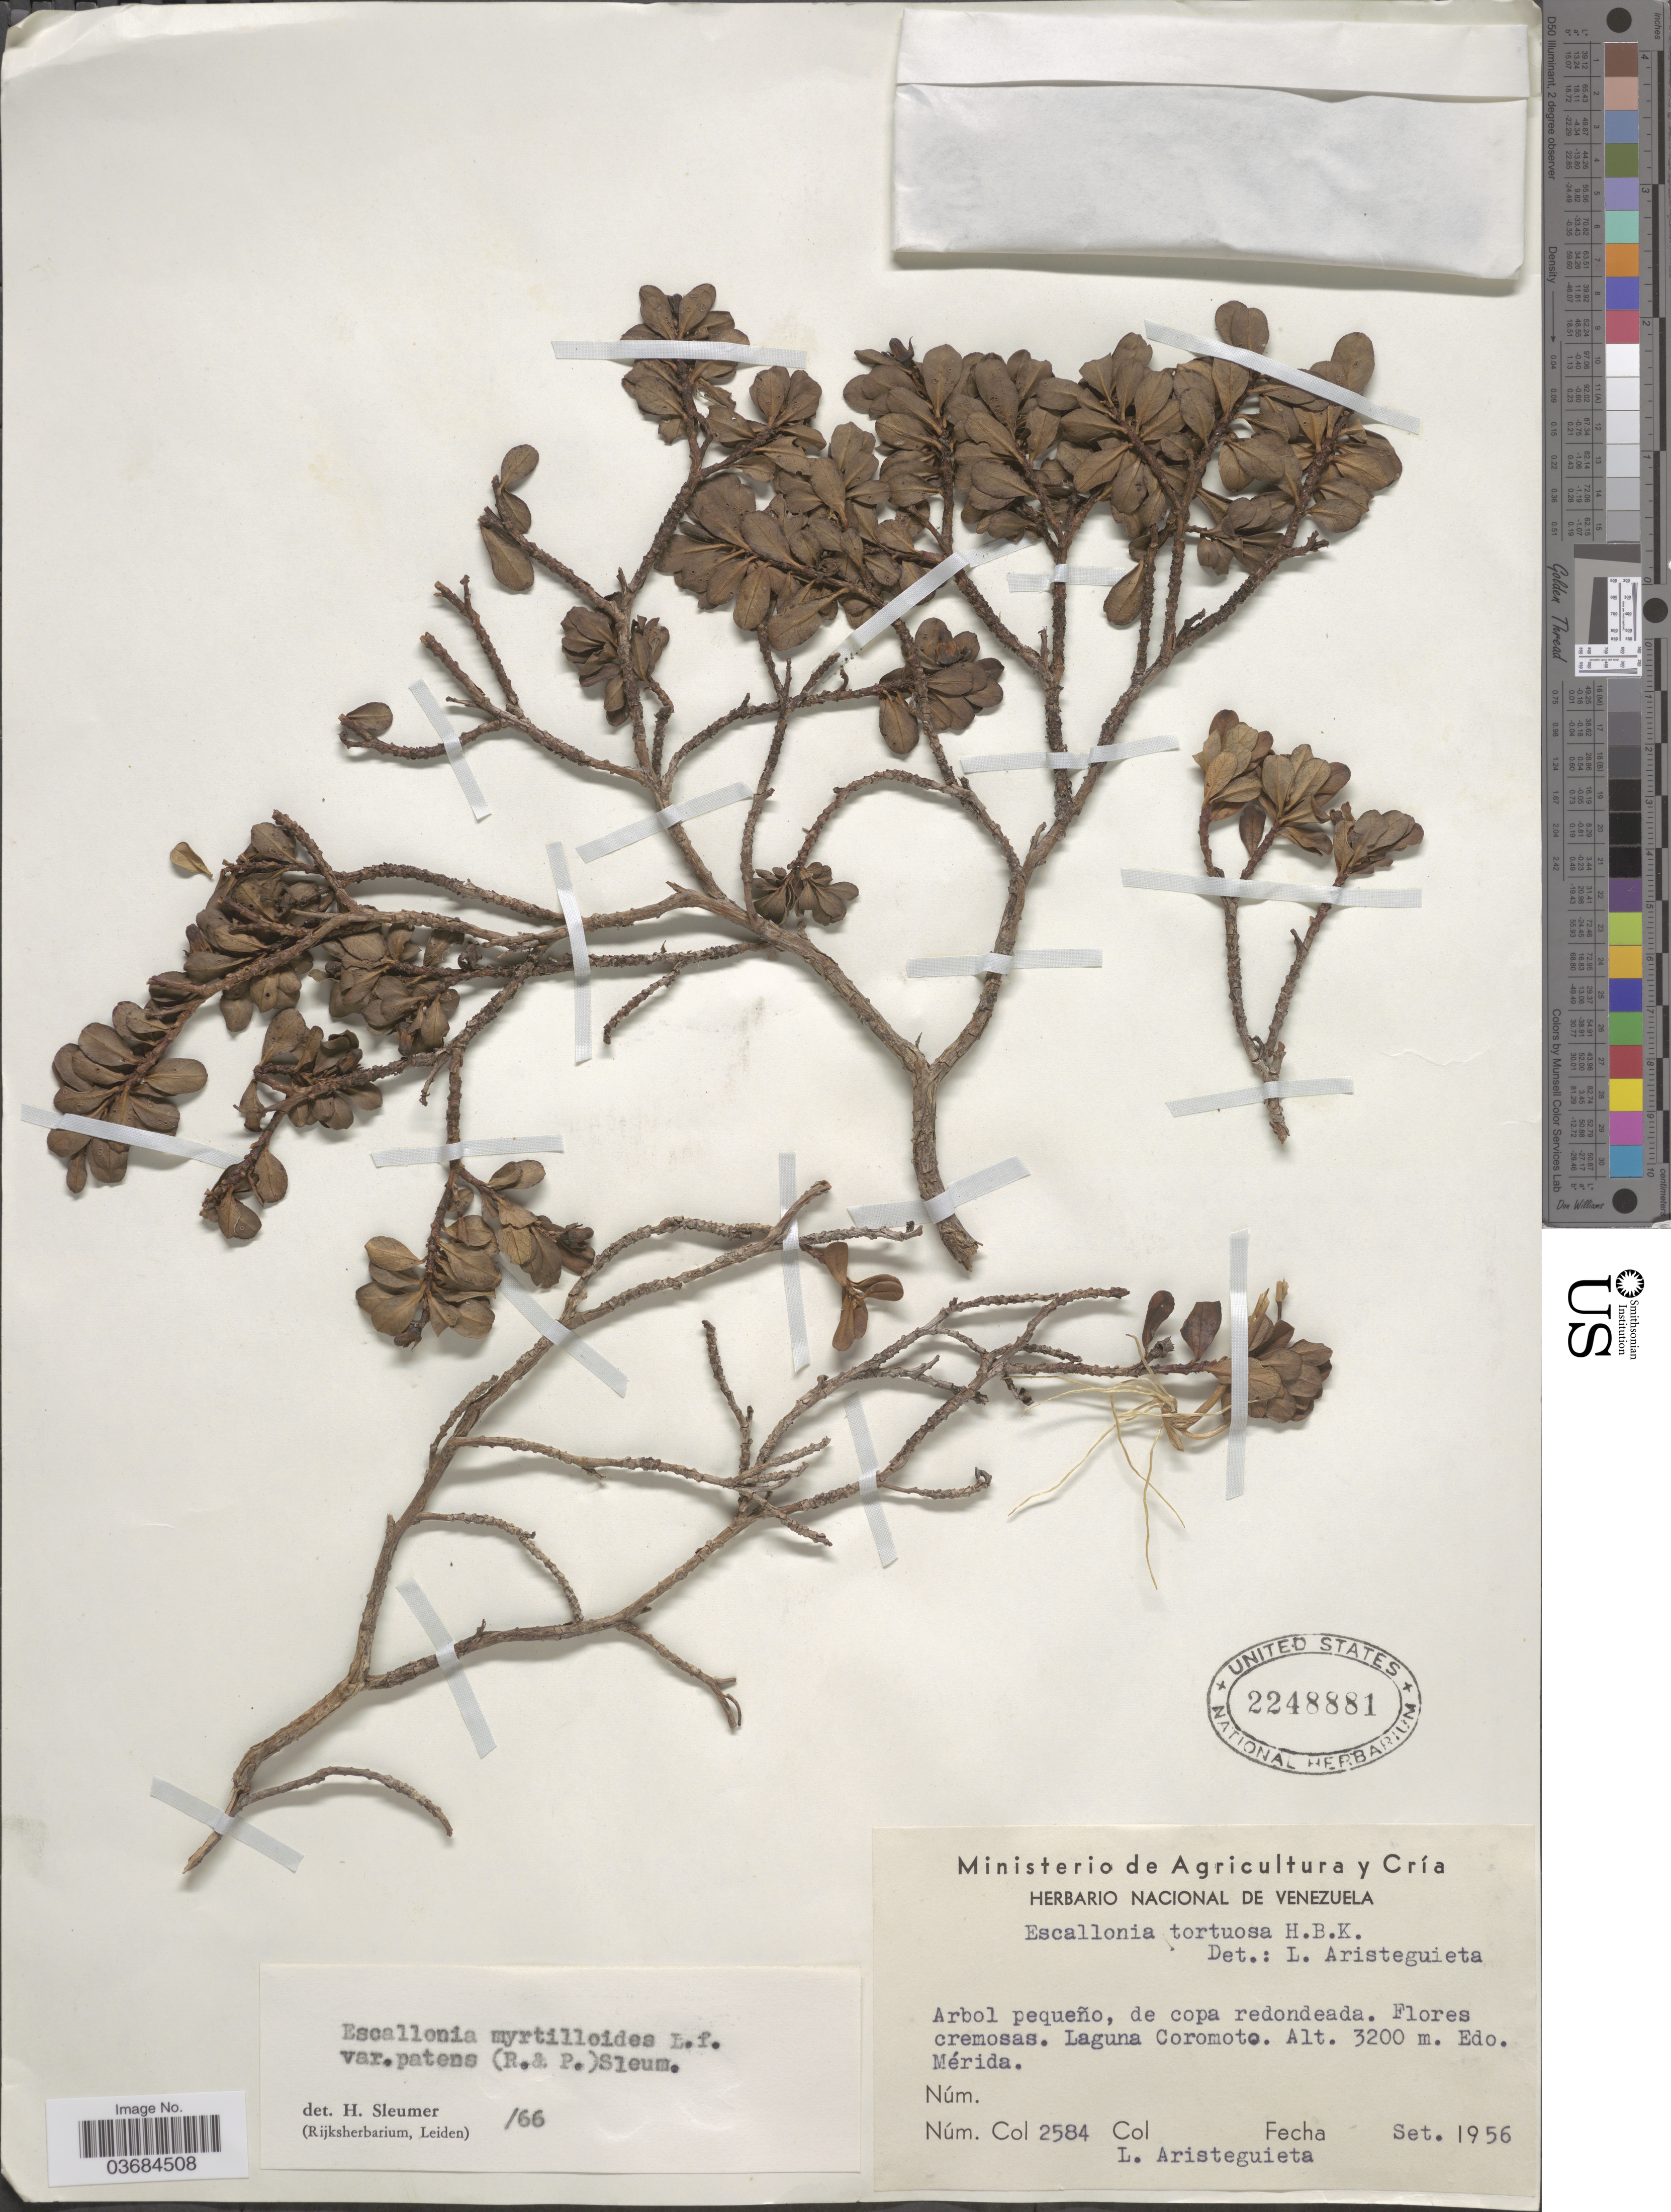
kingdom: Plantae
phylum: Tracheophyta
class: Magnoliopsida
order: Escalloniales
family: Escalloniaceae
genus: Escallonia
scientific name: Escallonia myrtilloides var. patens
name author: (Ruiz & Pavón) Sleumer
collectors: L. Aristeguieta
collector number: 2584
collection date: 1956-09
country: Venezuela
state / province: Merida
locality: Laguna Coromoto.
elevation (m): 3200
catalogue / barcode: US 2248881